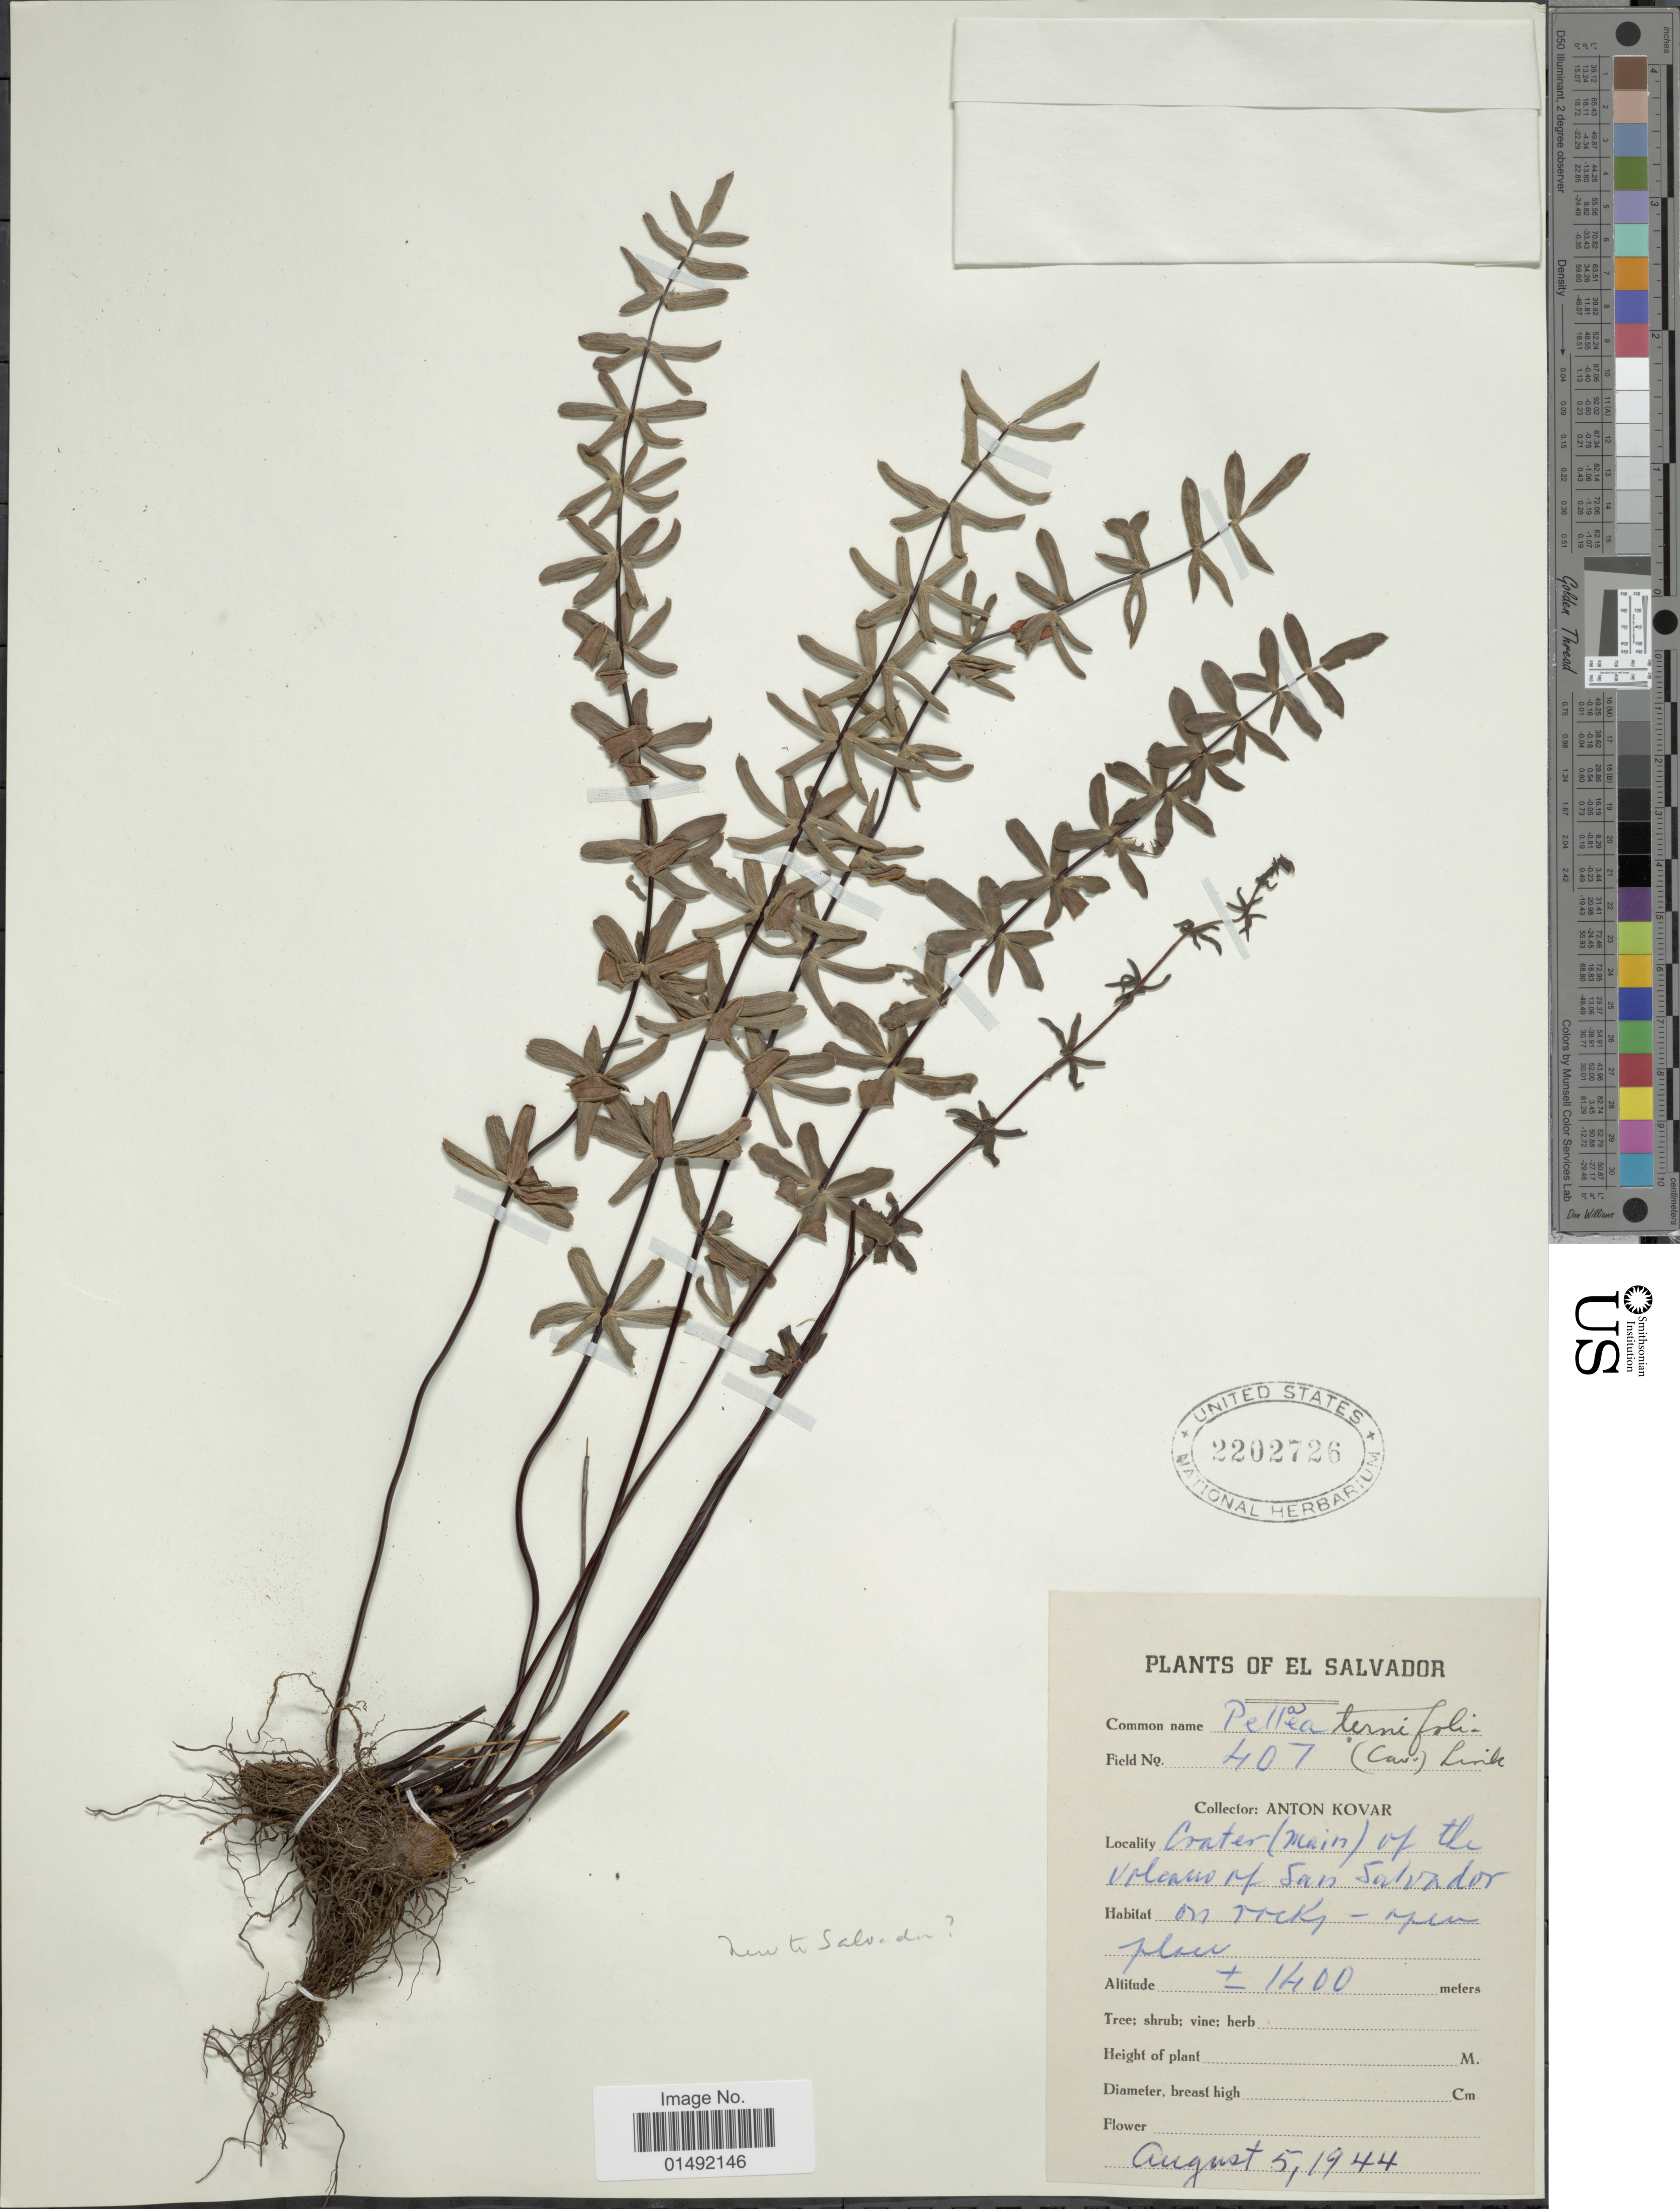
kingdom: Plantae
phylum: Tracheophyta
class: Polypodiopsida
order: Polypodiales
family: Pteridaceae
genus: Pellaea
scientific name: Pellaea ternifolia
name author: (Cav.) Link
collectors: A. Kovar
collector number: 407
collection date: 1944-08-05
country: El Salvador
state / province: San Salvador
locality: Conter (main) of the volcano of San Salvador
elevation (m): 1400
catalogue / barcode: US 2202726